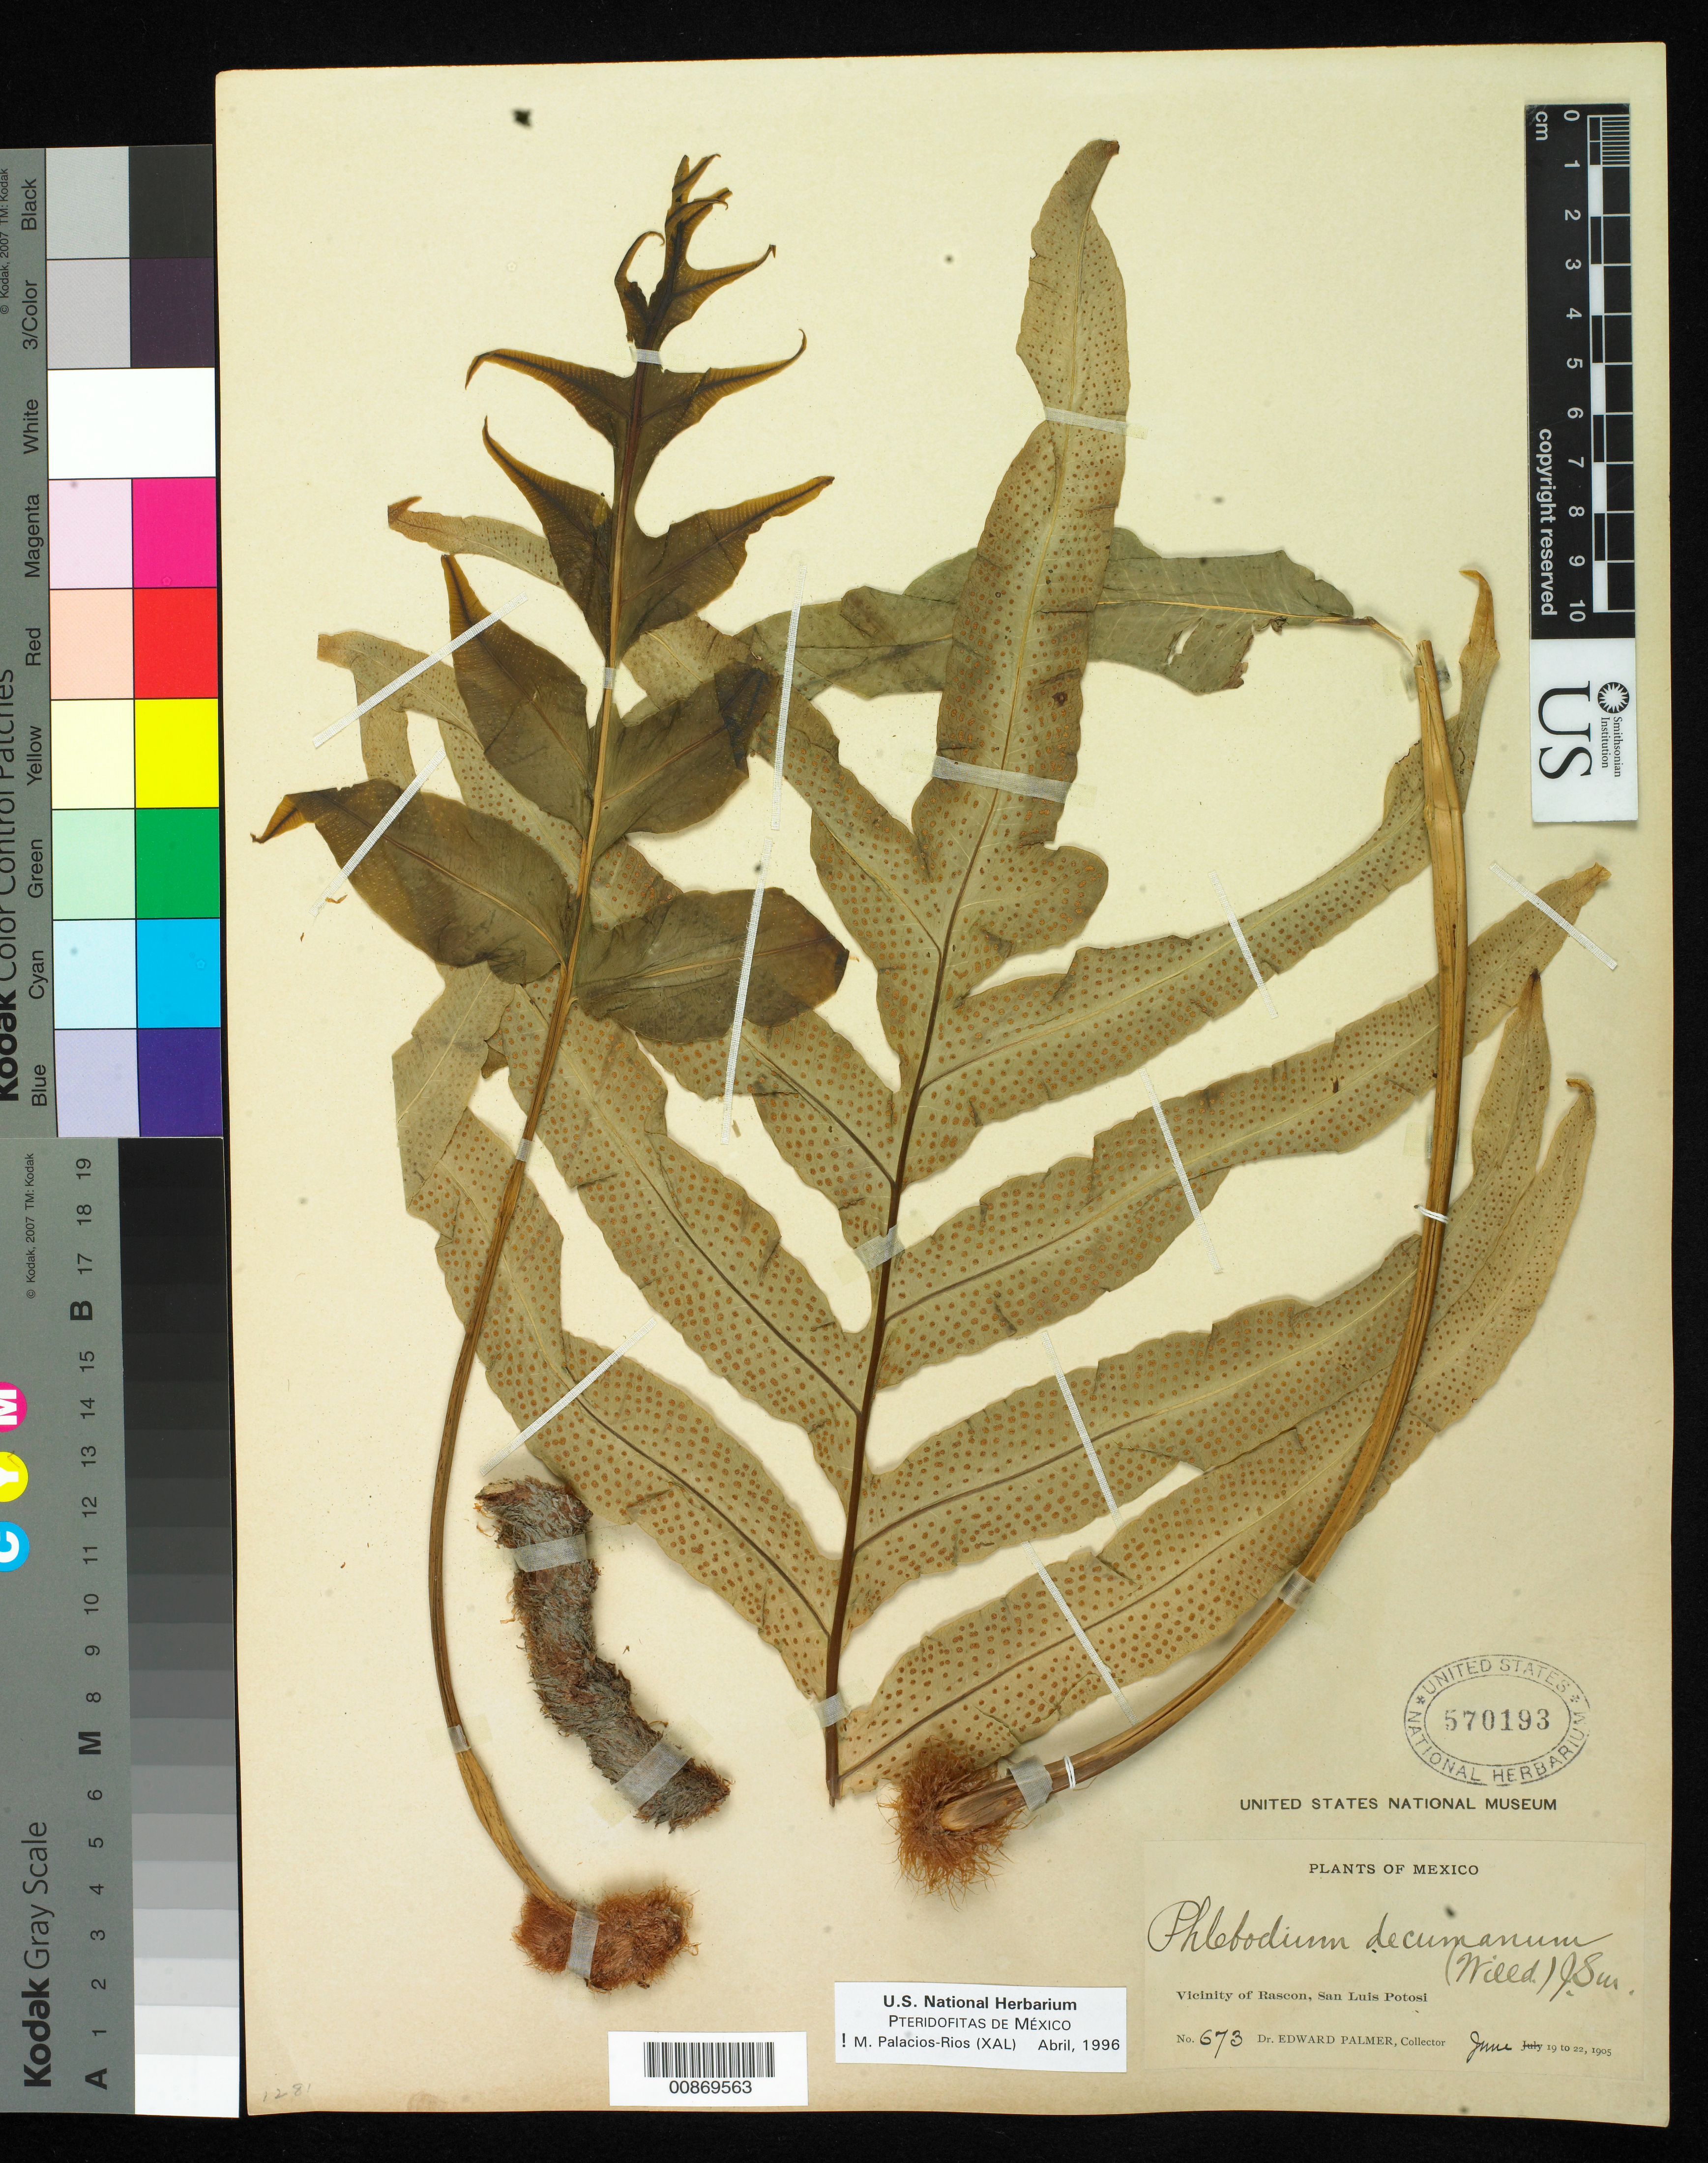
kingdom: Plantae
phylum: Tracheophyta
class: Polypodiopsida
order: Polypodiales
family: Polypodiaceae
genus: Phlebodium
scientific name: Phlebodium decumanum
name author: (Willd.) J. Sm.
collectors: E. Palmer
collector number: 673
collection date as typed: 19 Jun 1905 to 22 Jun 1905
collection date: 1905-06-19/1905-06-22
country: Mexico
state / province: San Luis Potosí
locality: Vicinity of Rascón, San Luis Potosí.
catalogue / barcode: US 570193